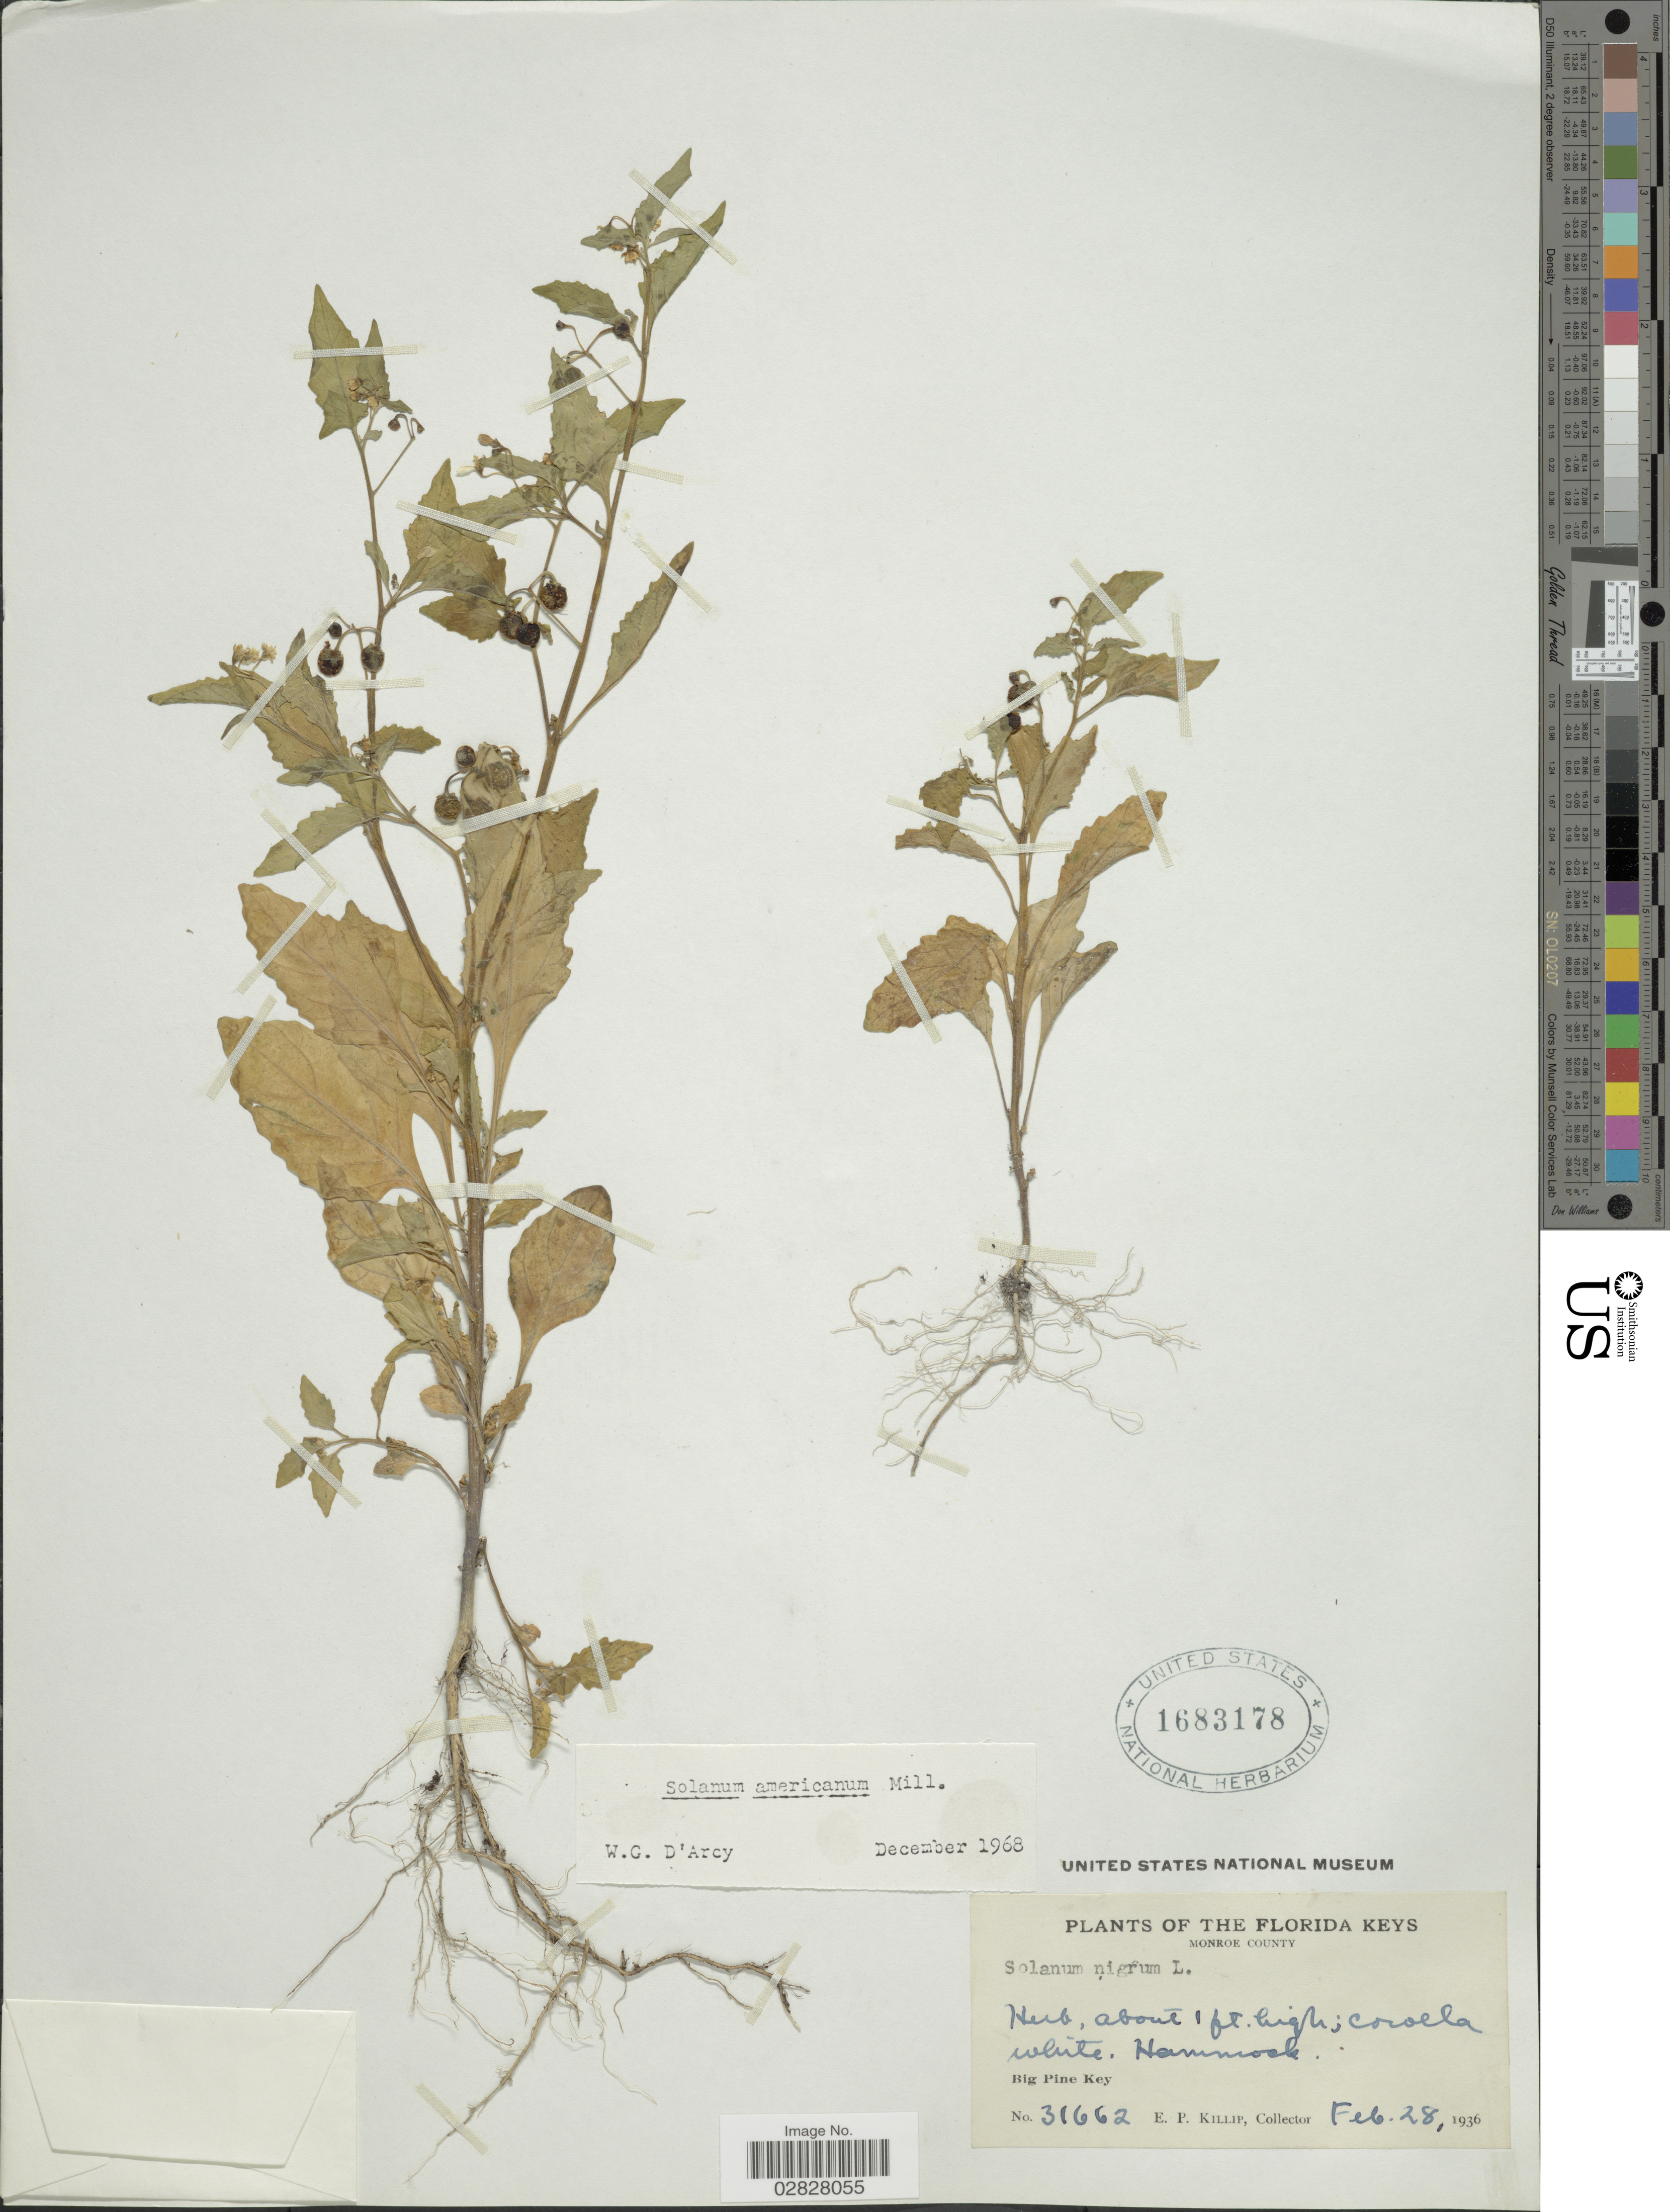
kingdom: Plantae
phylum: Tracheophyta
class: Magnoliopsida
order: Solanales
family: Solanaceae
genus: Solanum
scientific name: Solanum americanum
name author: Mill.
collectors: E. P. Killip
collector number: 31662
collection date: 1936-02-28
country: United States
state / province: Florida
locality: Florida Keys. Monroe County. Hammock. Big Pine Key.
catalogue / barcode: US 1683178